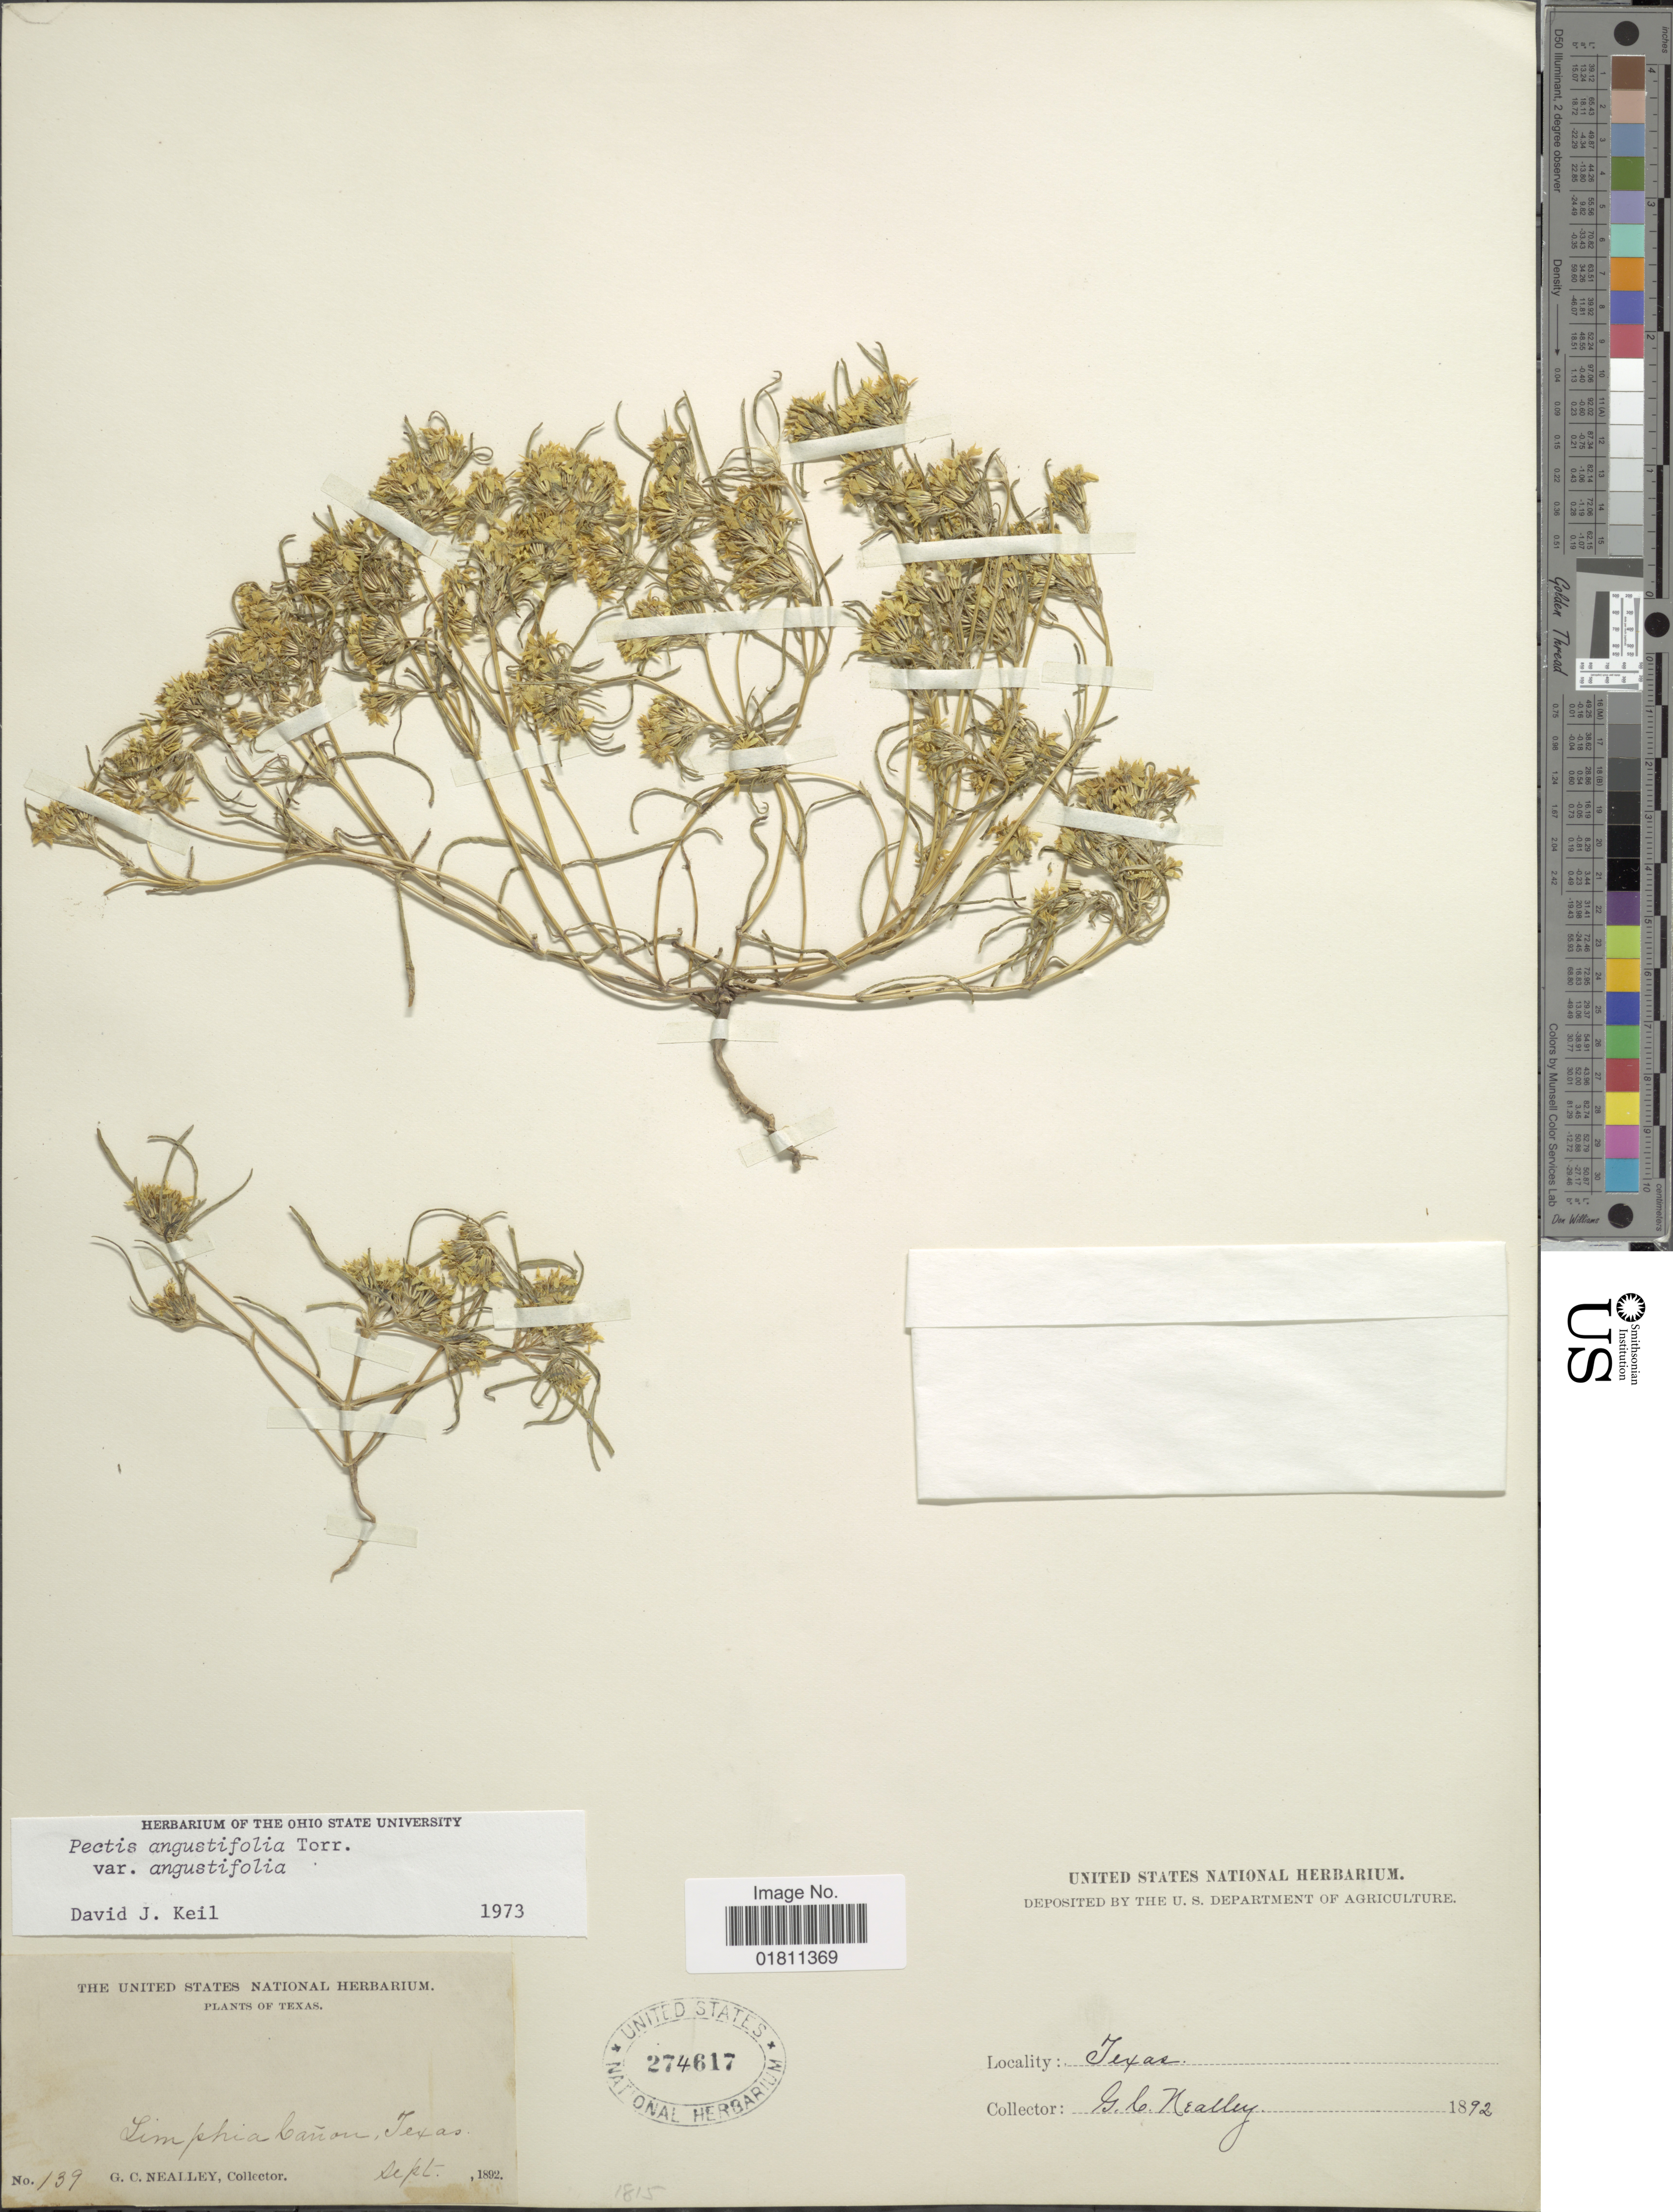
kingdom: Plantae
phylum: Tracheophyta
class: Magnoliopsida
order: Asterales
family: Asteraceae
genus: Pectis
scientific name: Pectis angustifolia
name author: Torr.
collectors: G. C. Nealley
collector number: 139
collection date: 1892-09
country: United States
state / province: Texas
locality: Limphia Canon, Texas.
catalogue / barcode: US 274617